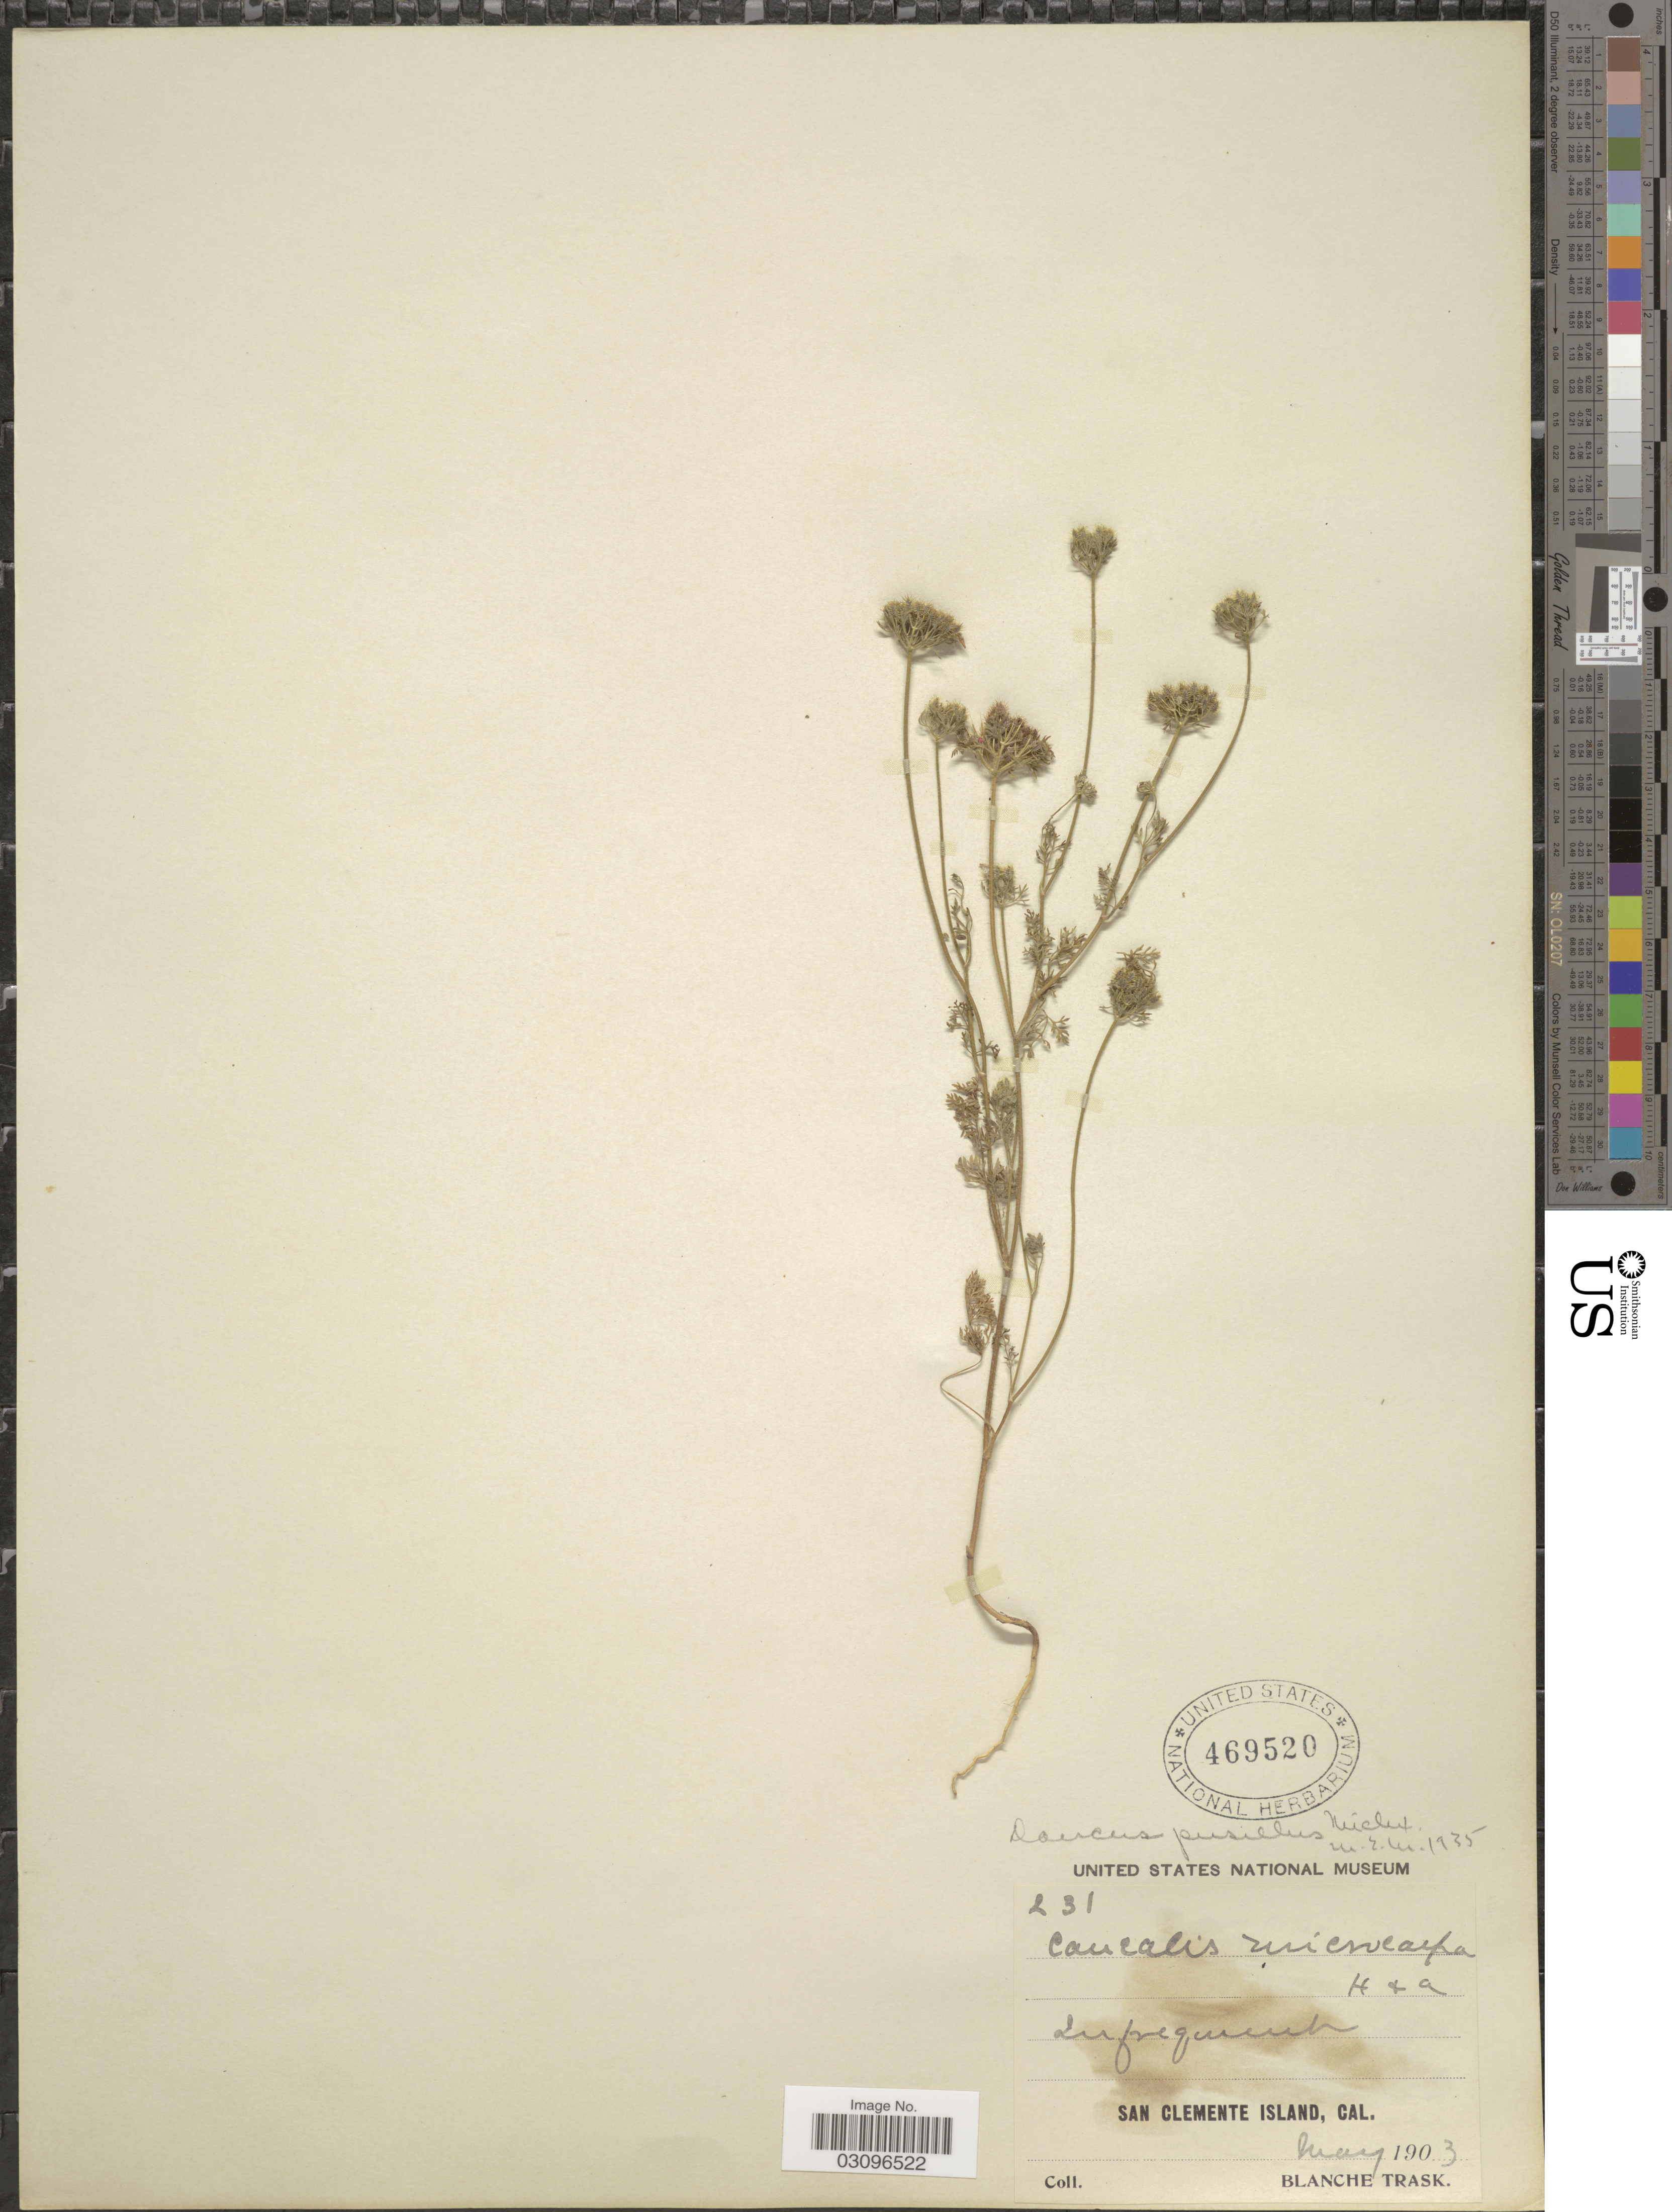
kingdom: Plantae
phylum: Tracheophyta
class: Magnoliopsida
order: Apiales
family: Apiaceae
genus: Daucus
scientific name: Daucus pusillus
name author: Michx.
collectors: B. Trask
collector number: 231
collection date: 1903-05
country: United States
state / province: California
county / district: Los Angeles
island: San Clemente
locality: San Clemente Island.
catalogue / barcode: US 469520